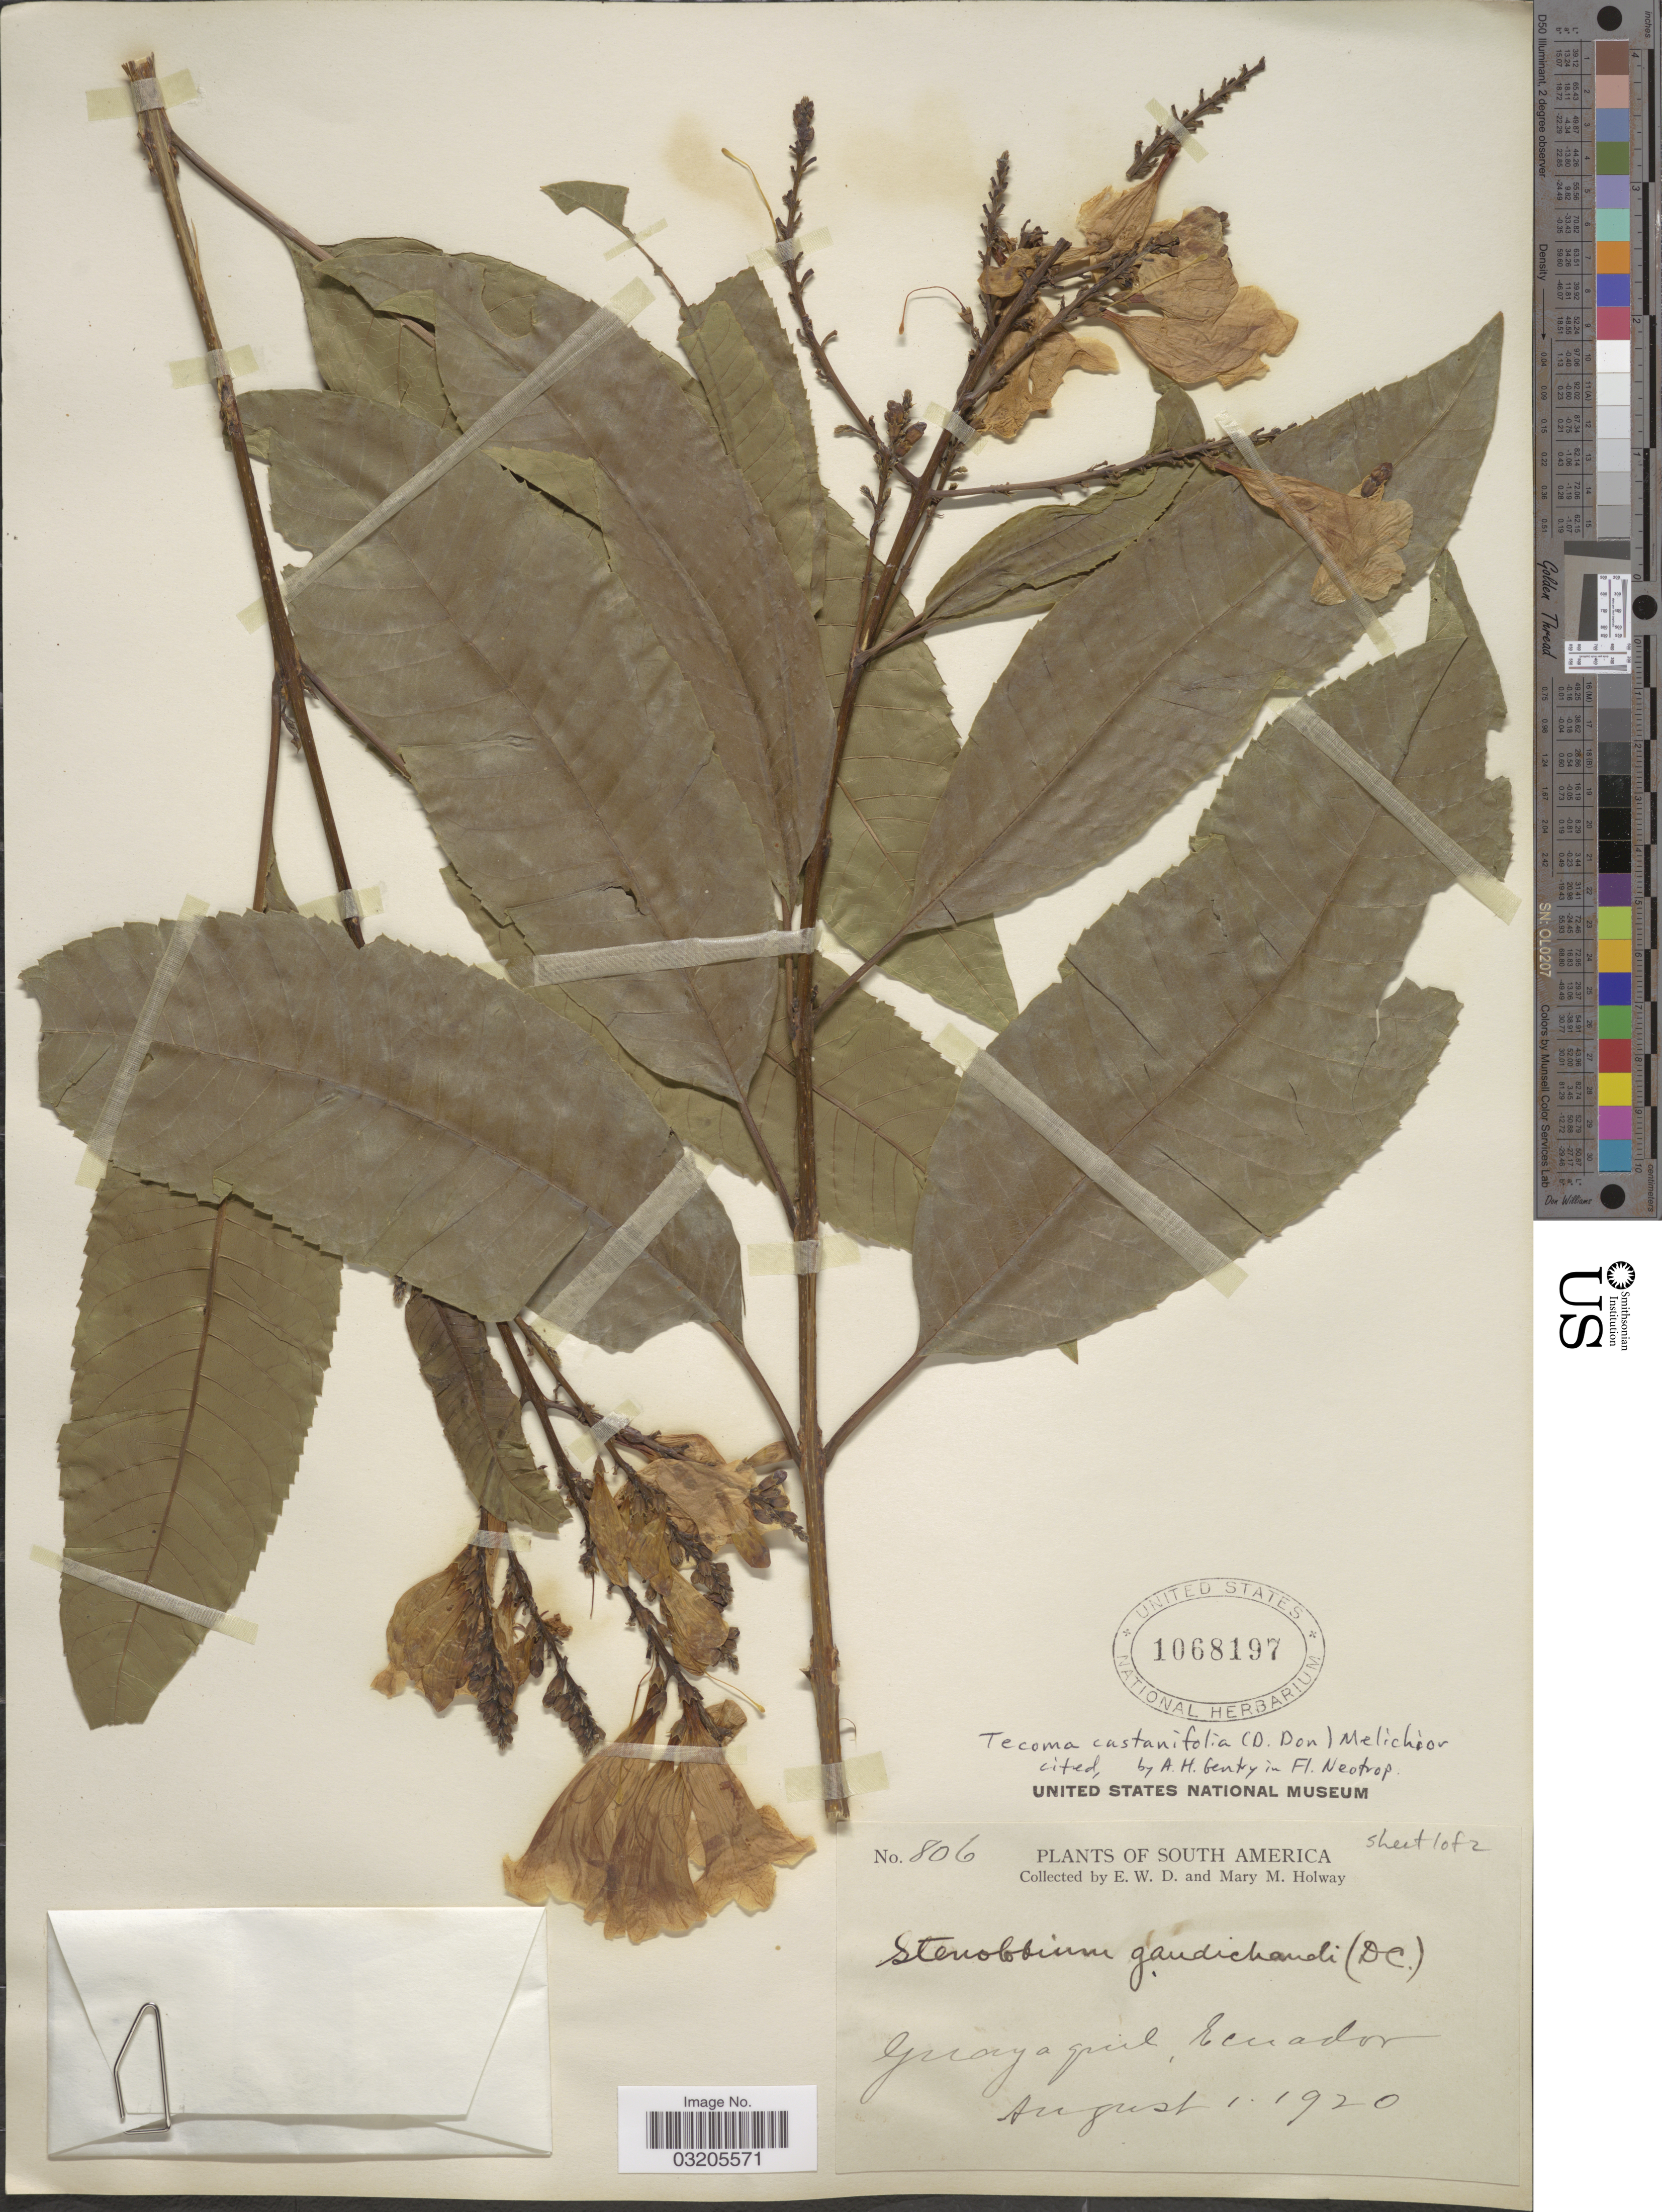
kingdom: Plantae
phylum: Tracheophyta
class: Magnoliopsida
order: Lamiales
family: Bignoniaceae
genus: Tecoma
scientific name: Tecoma castanifolia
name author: (D. Don) Melch.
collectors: E. W. D. Holway & M. M. Holway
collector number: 806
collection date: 1920-08-01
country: Ecuador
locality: Guayaquil.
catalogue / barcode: US 1068197